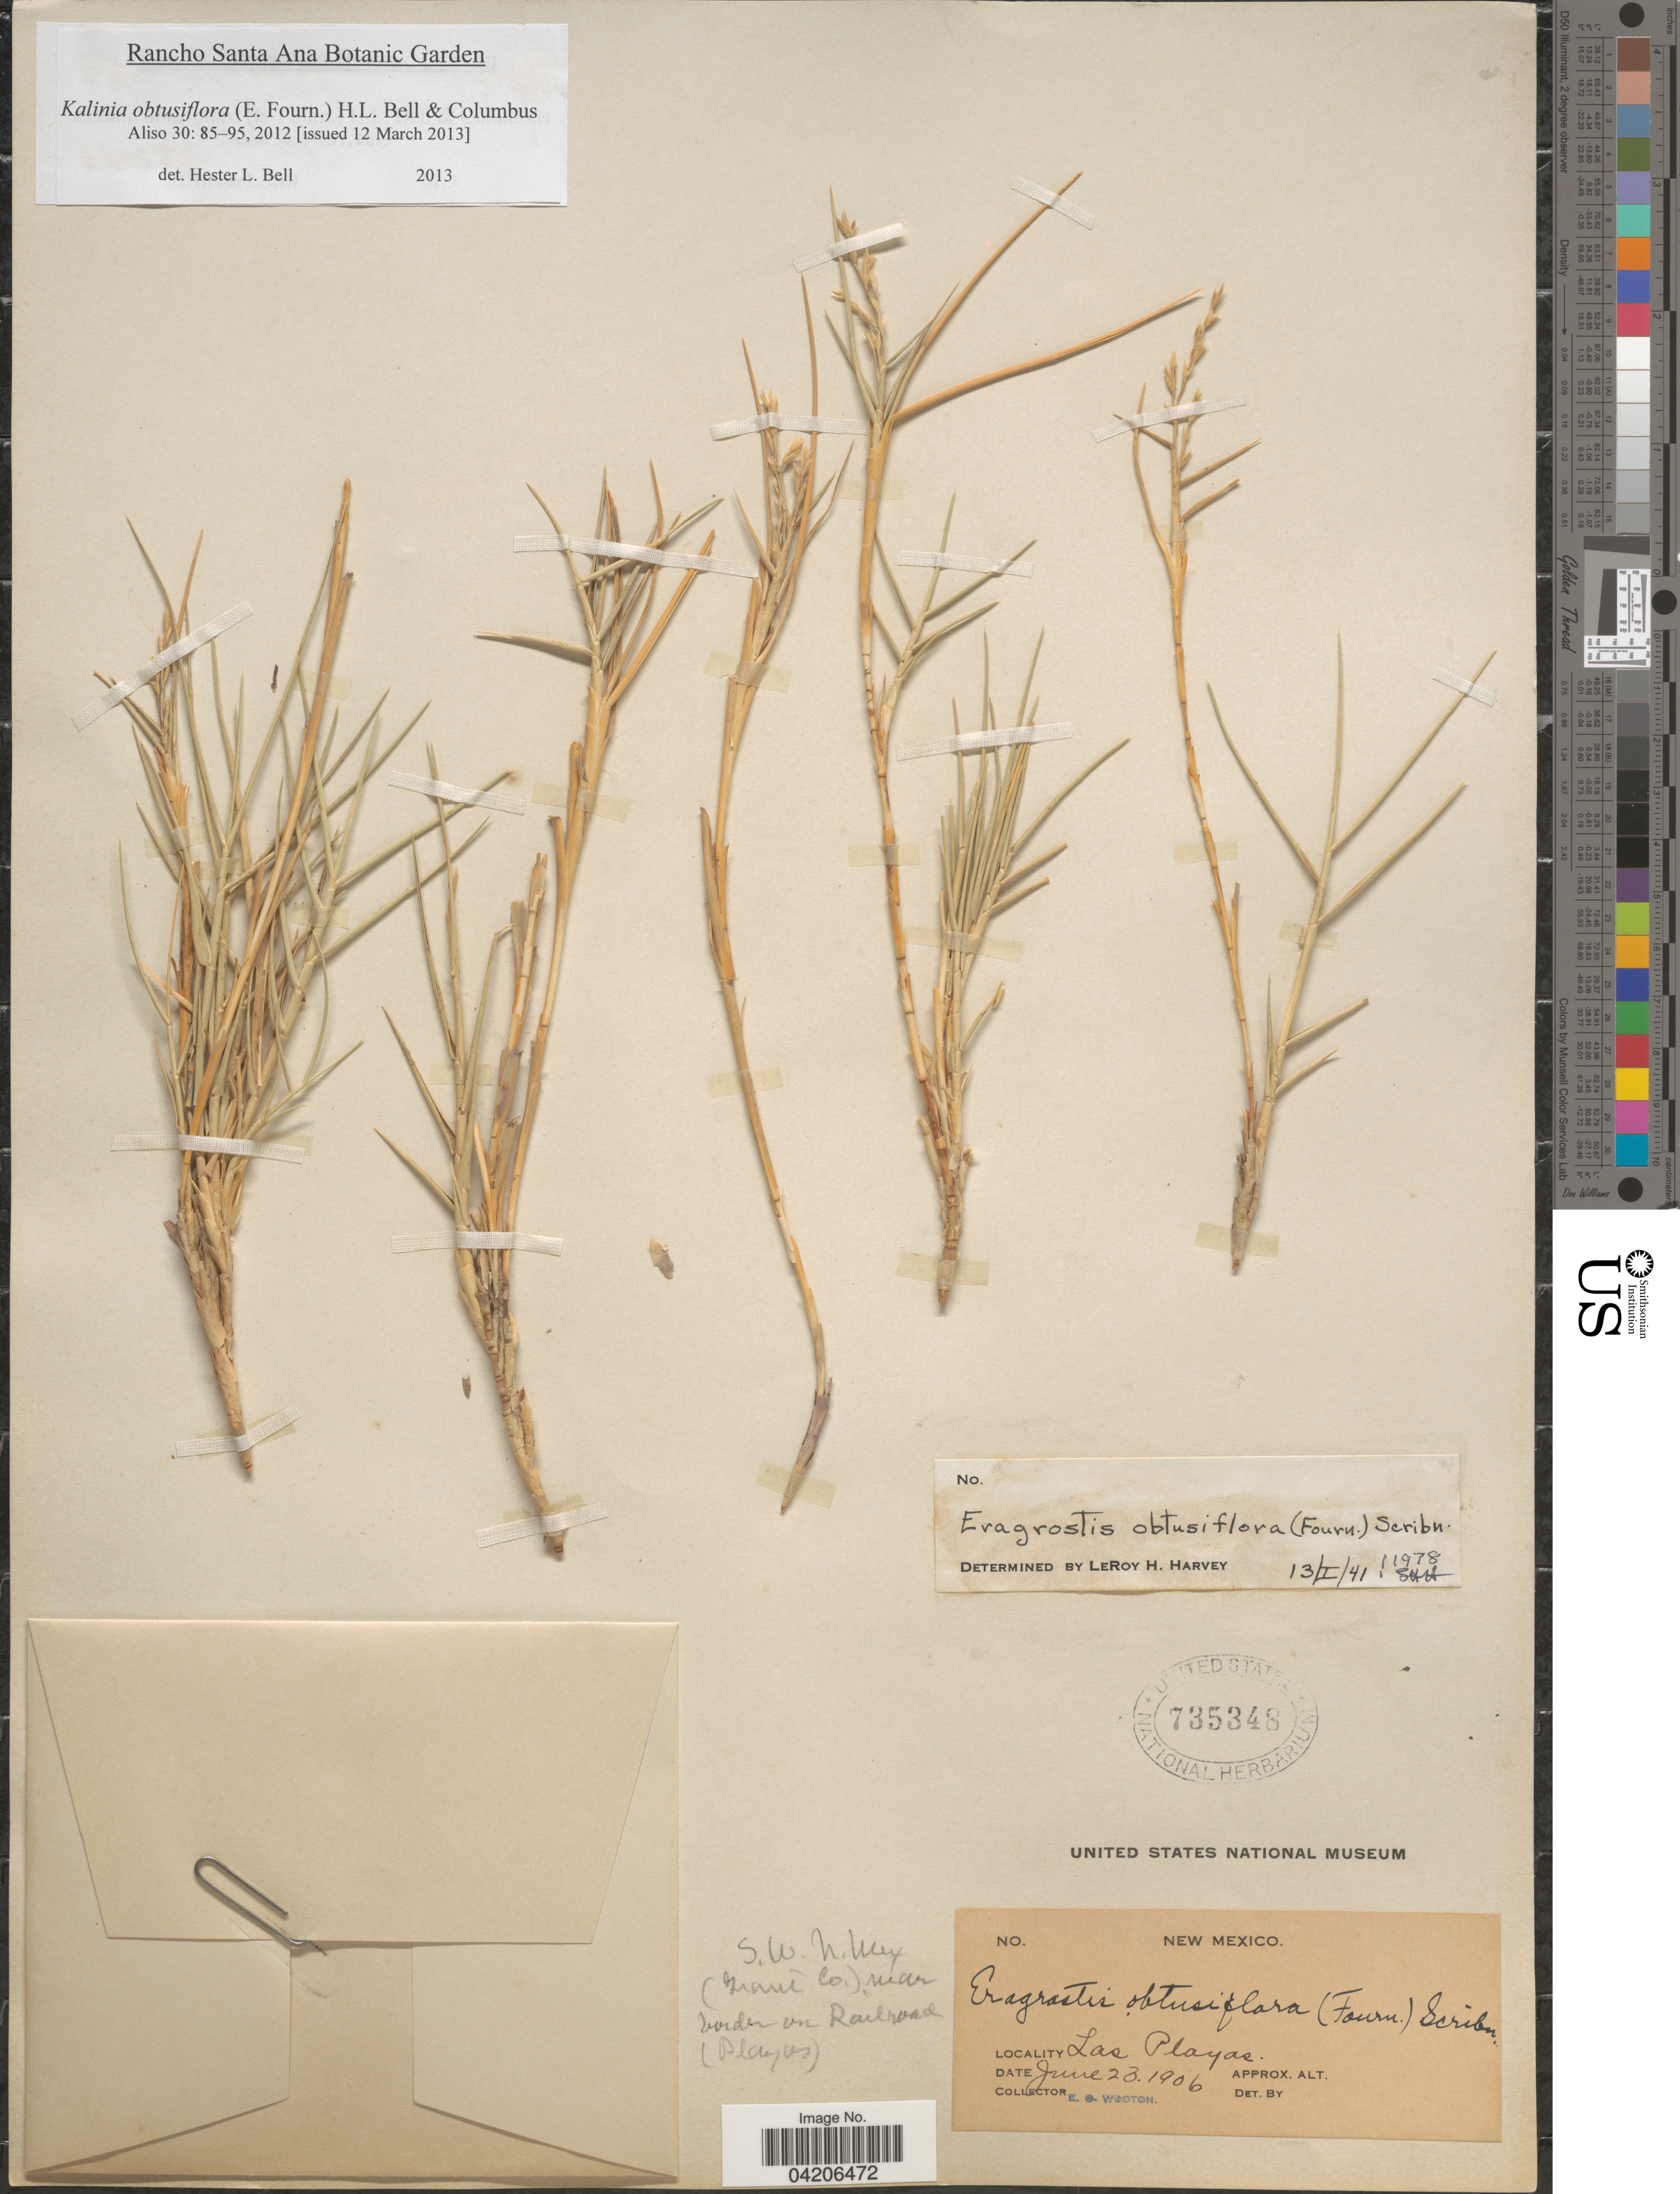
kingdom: Plantae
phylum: Tracheophyta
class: Liliopsida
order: Poales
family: Poaceae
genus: Kalinia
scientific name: Kalinia obtusiflora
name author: (E. Fourn.) H.L. Bell & Columbus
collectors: E. O. Wooton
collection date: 1906-06-23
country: United States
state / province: New Mexico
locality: Las Playas. S.W. N. Mex (Grant Co.), near border on Railroad.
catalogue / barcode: US 735348